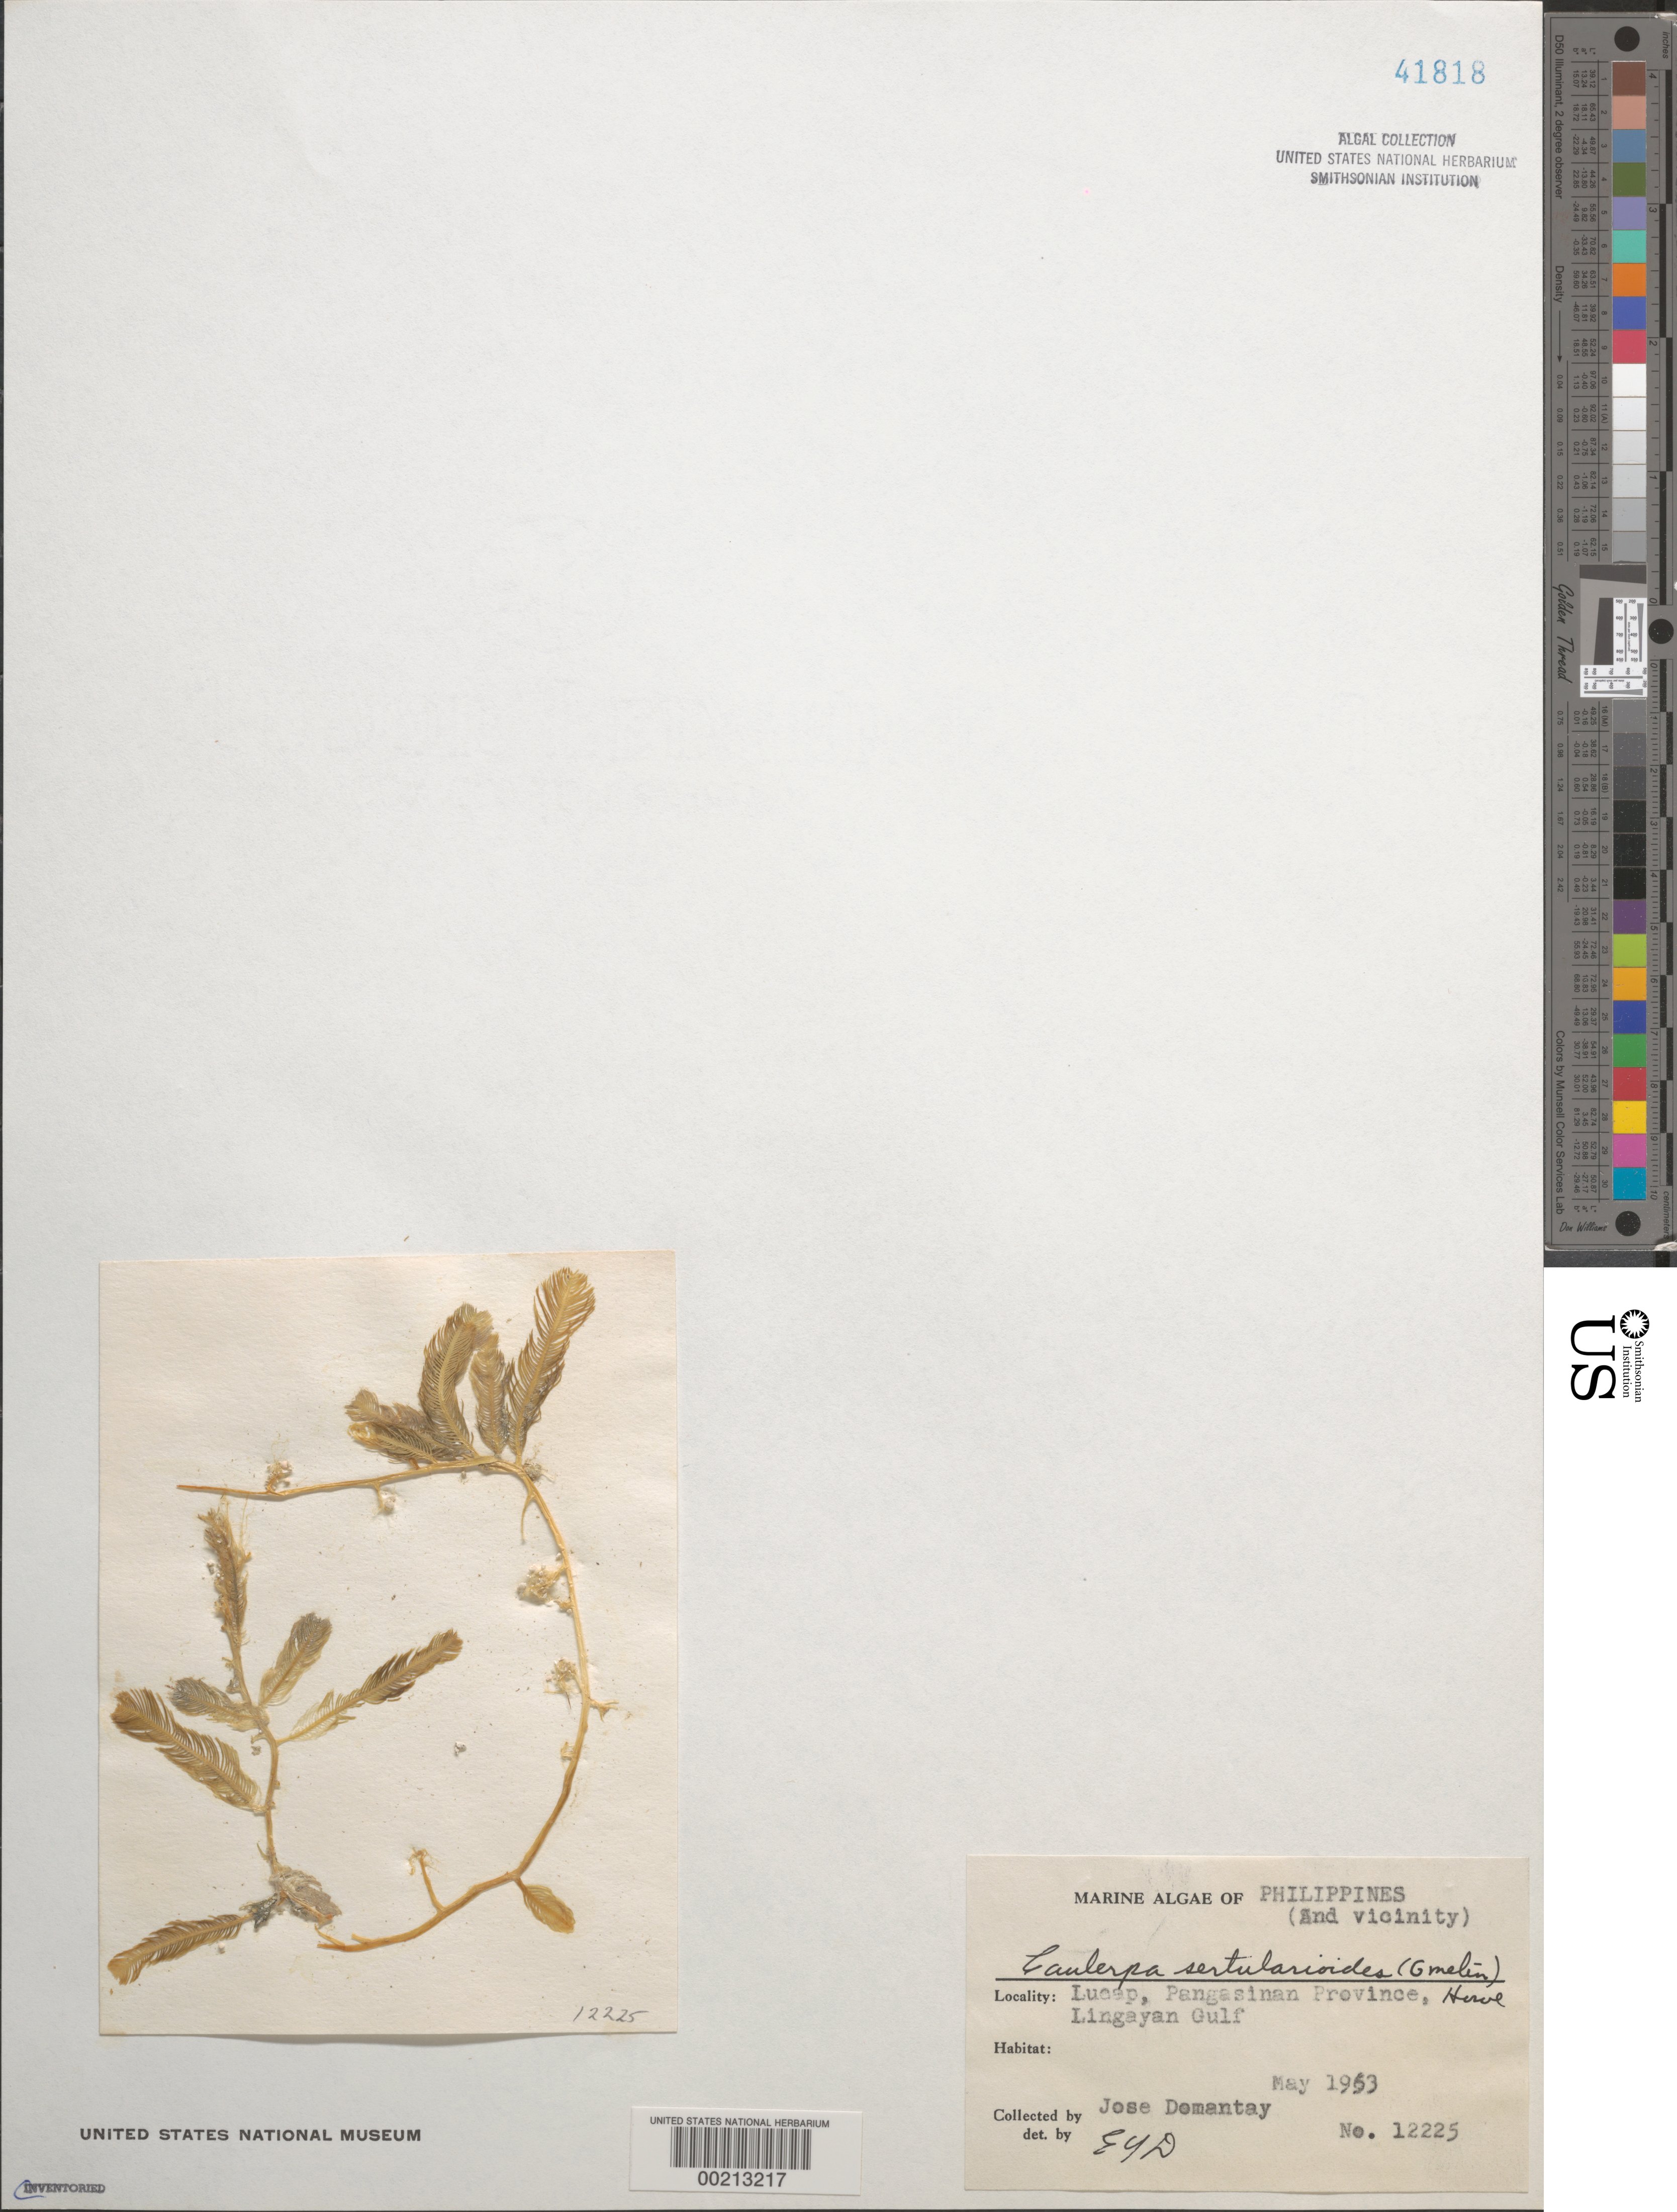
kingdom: Plantae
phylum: Chlorophyta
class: Ulvophyceae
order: Bryopsidales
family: Caulerpaceae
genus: Caulerpa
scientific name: Caulerpa sertularioides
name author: (S.G. Gmel.) M. Howe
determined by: Dawson, E. Y.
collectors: J. Domantay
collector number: EYD 12225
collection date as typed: May 1953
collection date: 1953-05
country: Philippines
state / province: Ilocos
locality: Lucap, lingayan gulf, pangasinan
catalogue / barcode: US 41818